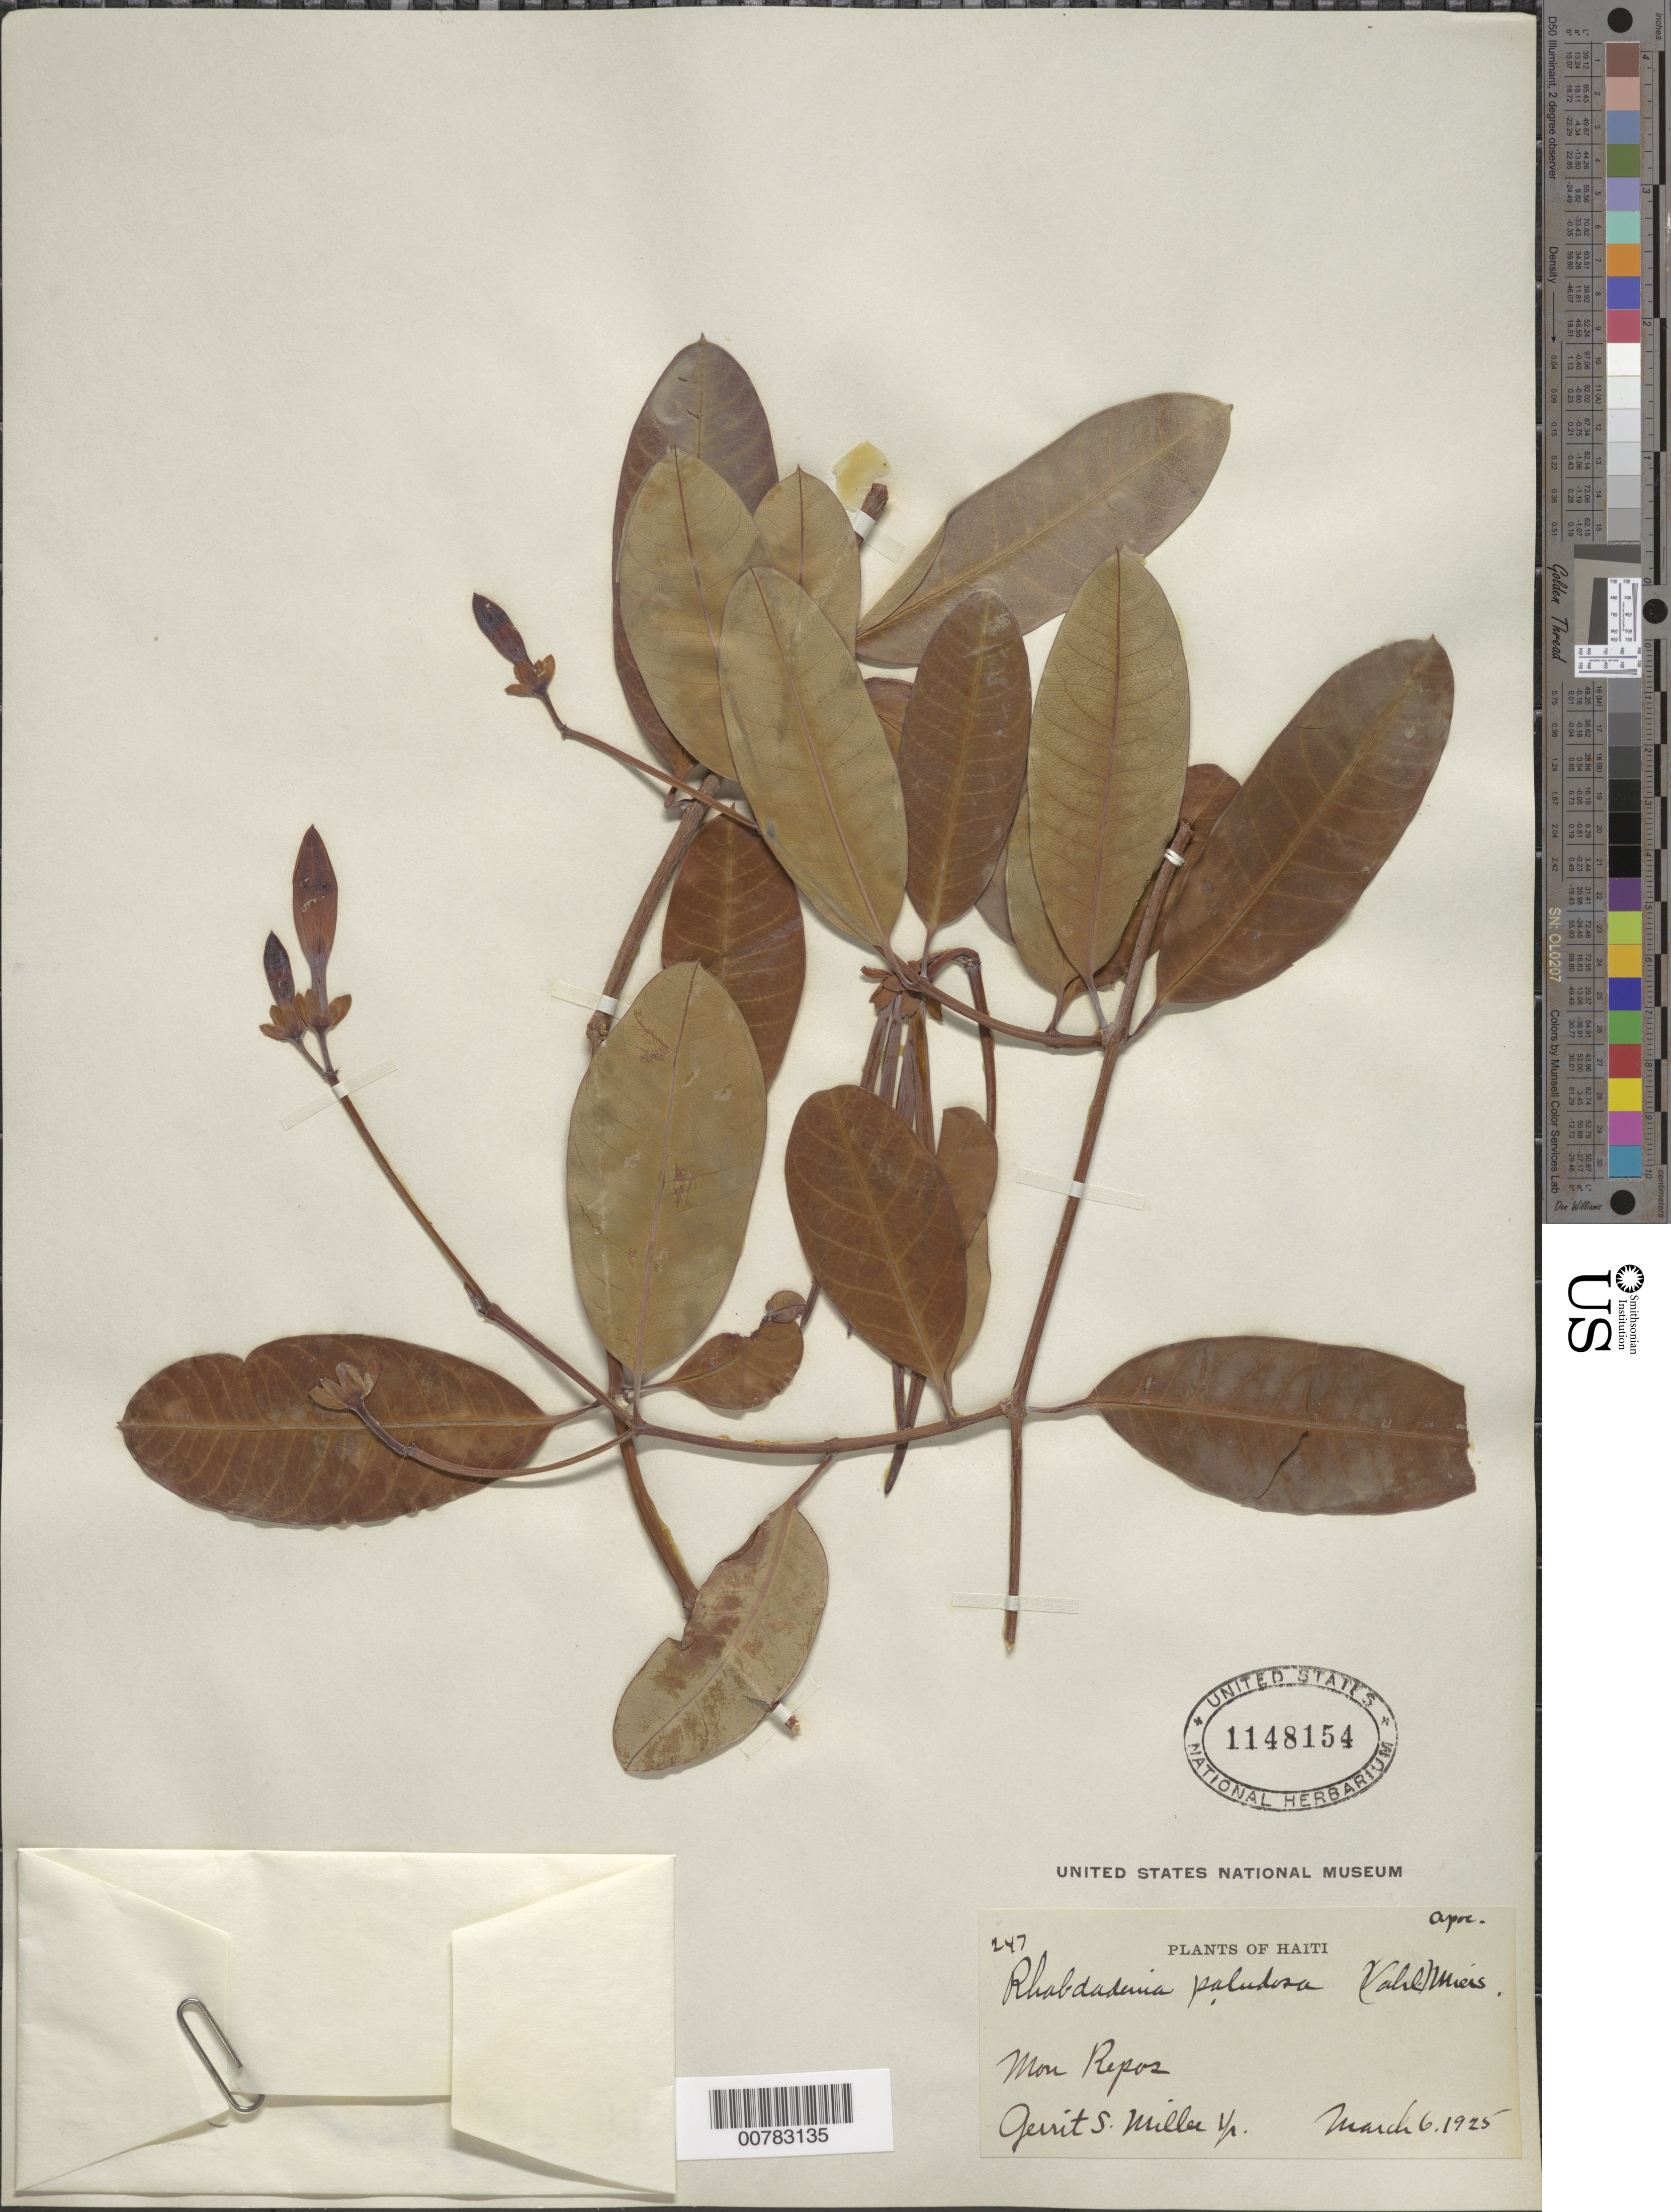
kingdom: Plantae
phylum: Tracheophyta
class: Magnoliopsida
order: Gentianales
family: Apocynaceae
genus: Rhabdadenia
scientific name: Rhabdadenia biflora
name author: (Jacq.) Müll. Arg.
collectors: G. S. Miller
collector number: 247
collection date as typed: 06 Mar 1925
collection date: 1925-03-06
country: Haiti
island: Hispaniola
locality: Mon Repos.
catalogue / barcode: US 1148154